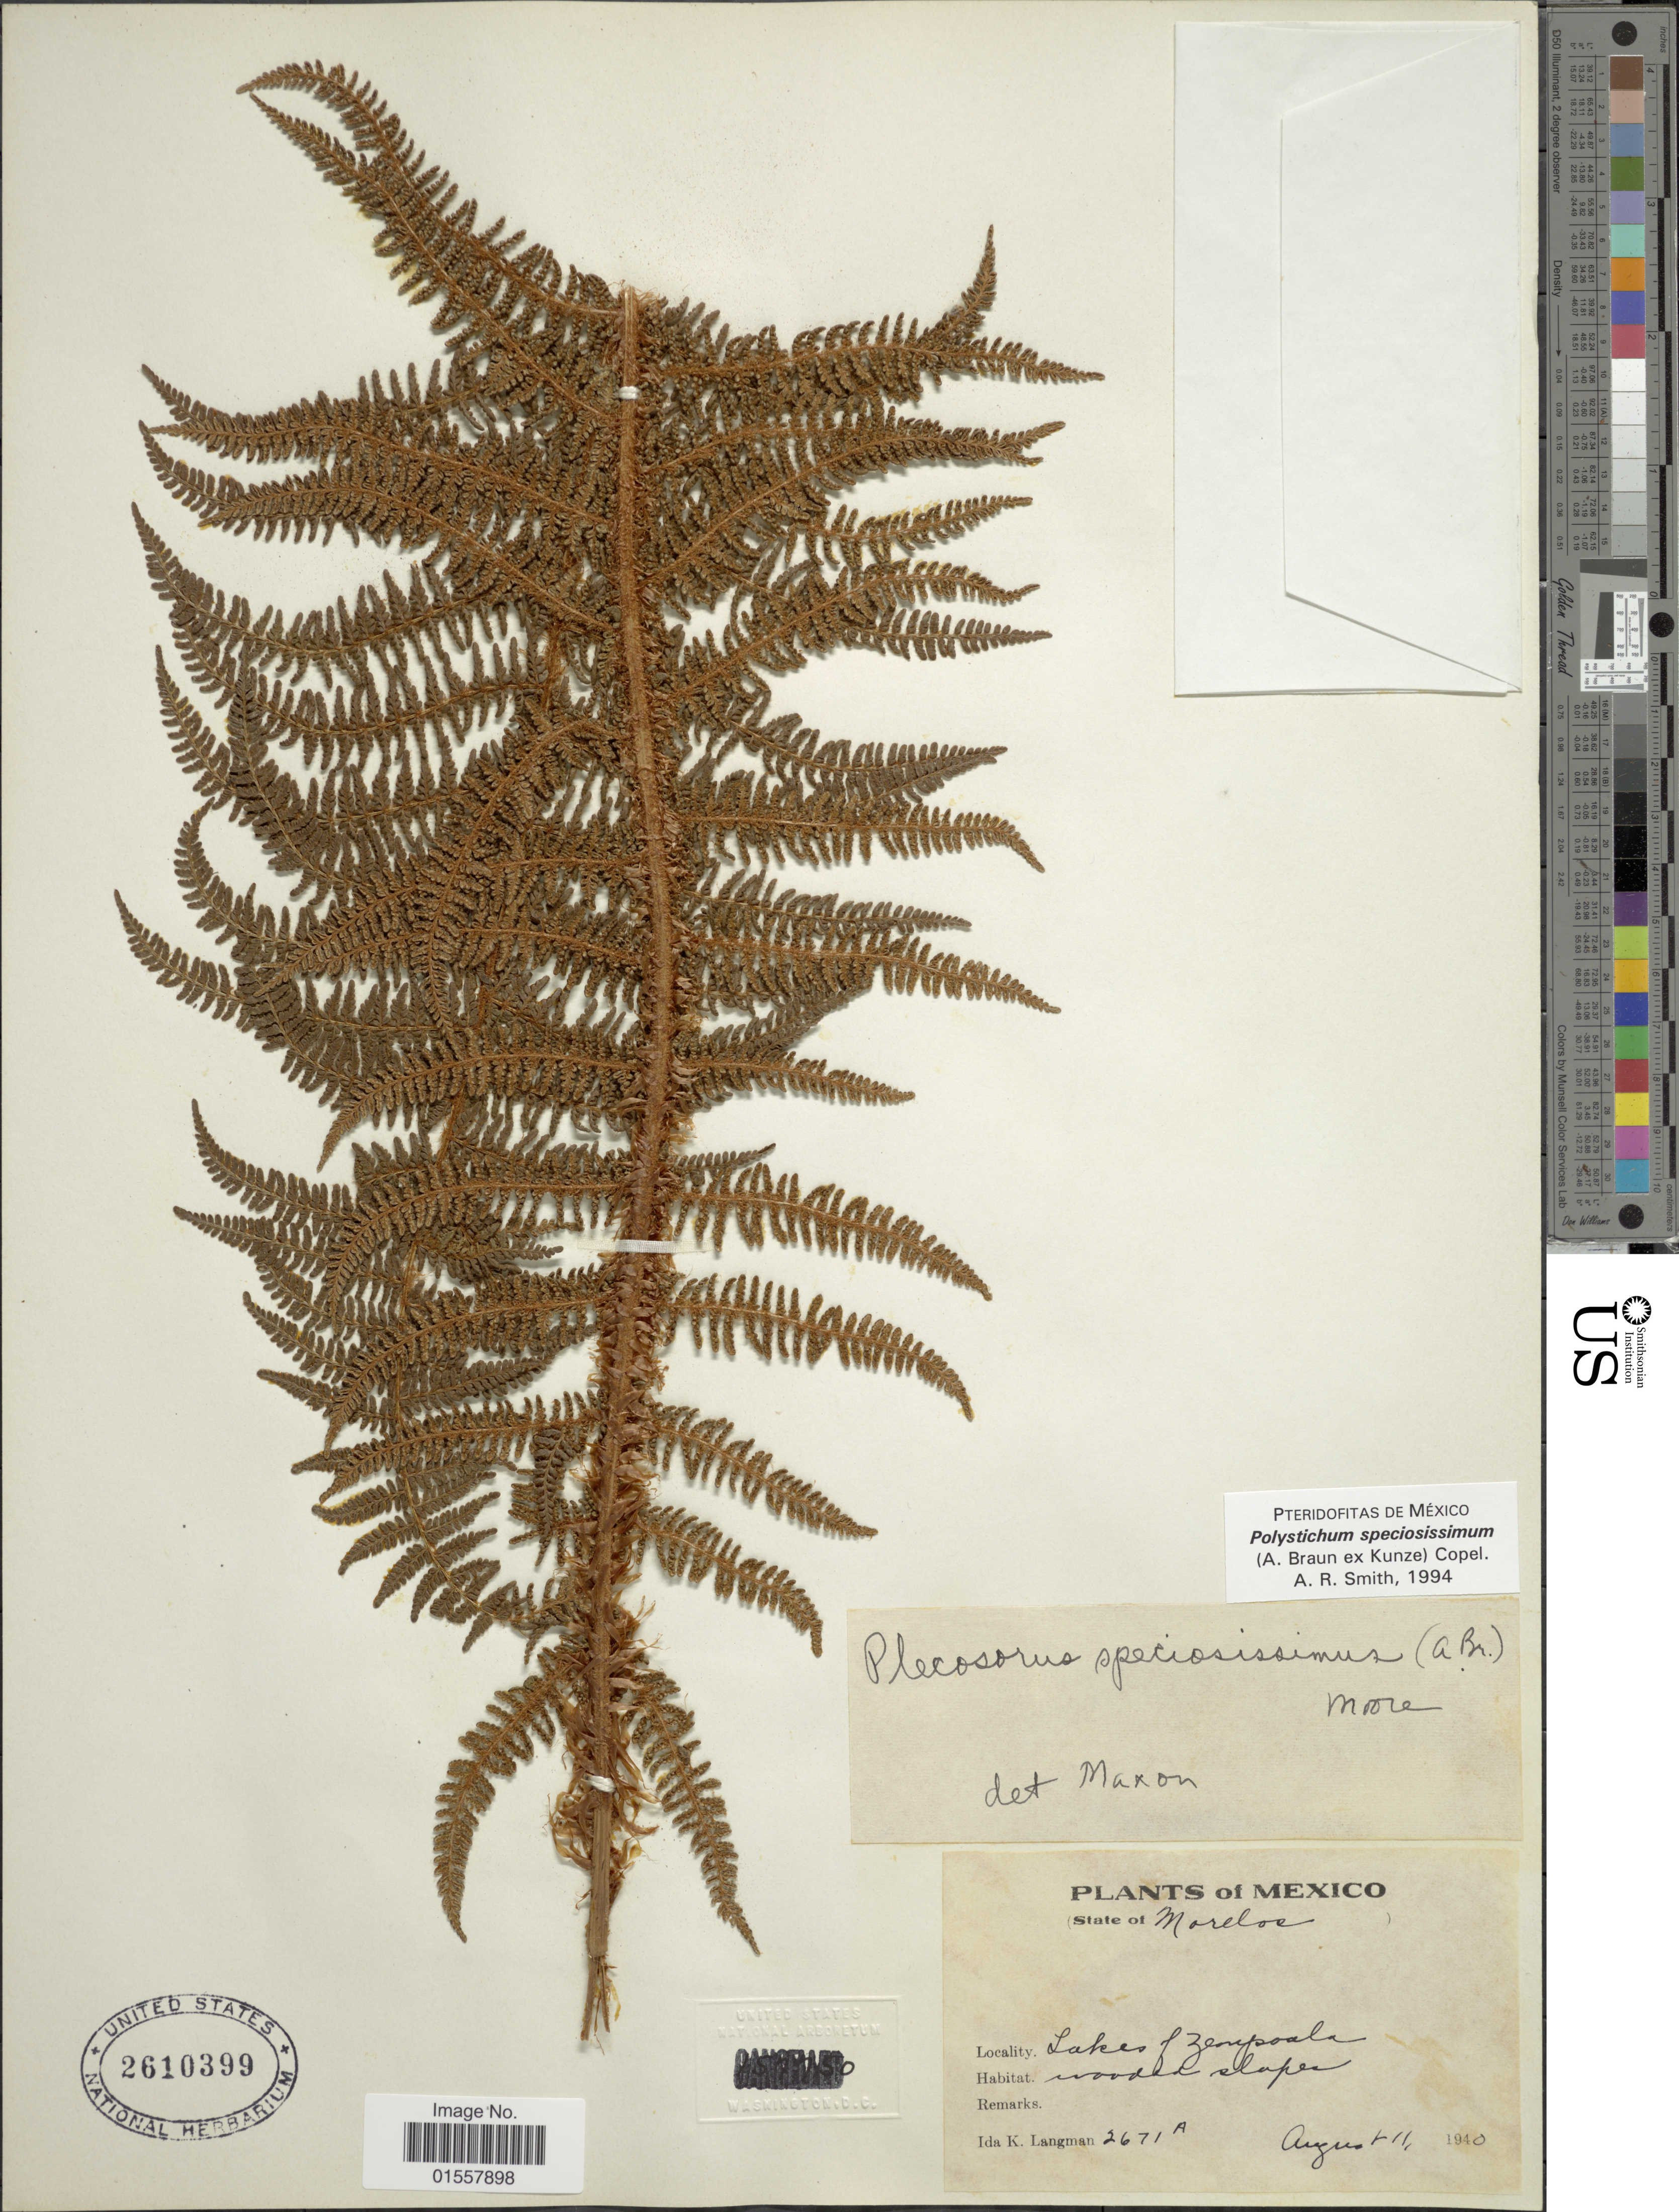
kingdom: Plantae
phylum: Tracheophyta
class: Polypodiopsida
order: Polypodiales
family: Dryopteridaceae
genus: Polystichum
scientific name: Polystichum speciosissimum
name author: (A. Braun ex Kunze) Copel.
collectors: I. K. Langman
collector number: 2671A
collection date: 1940-08-11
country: Mexico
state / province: Morelos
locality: State of Morelos, Lakes of Zampoala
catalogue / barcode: US 2610399